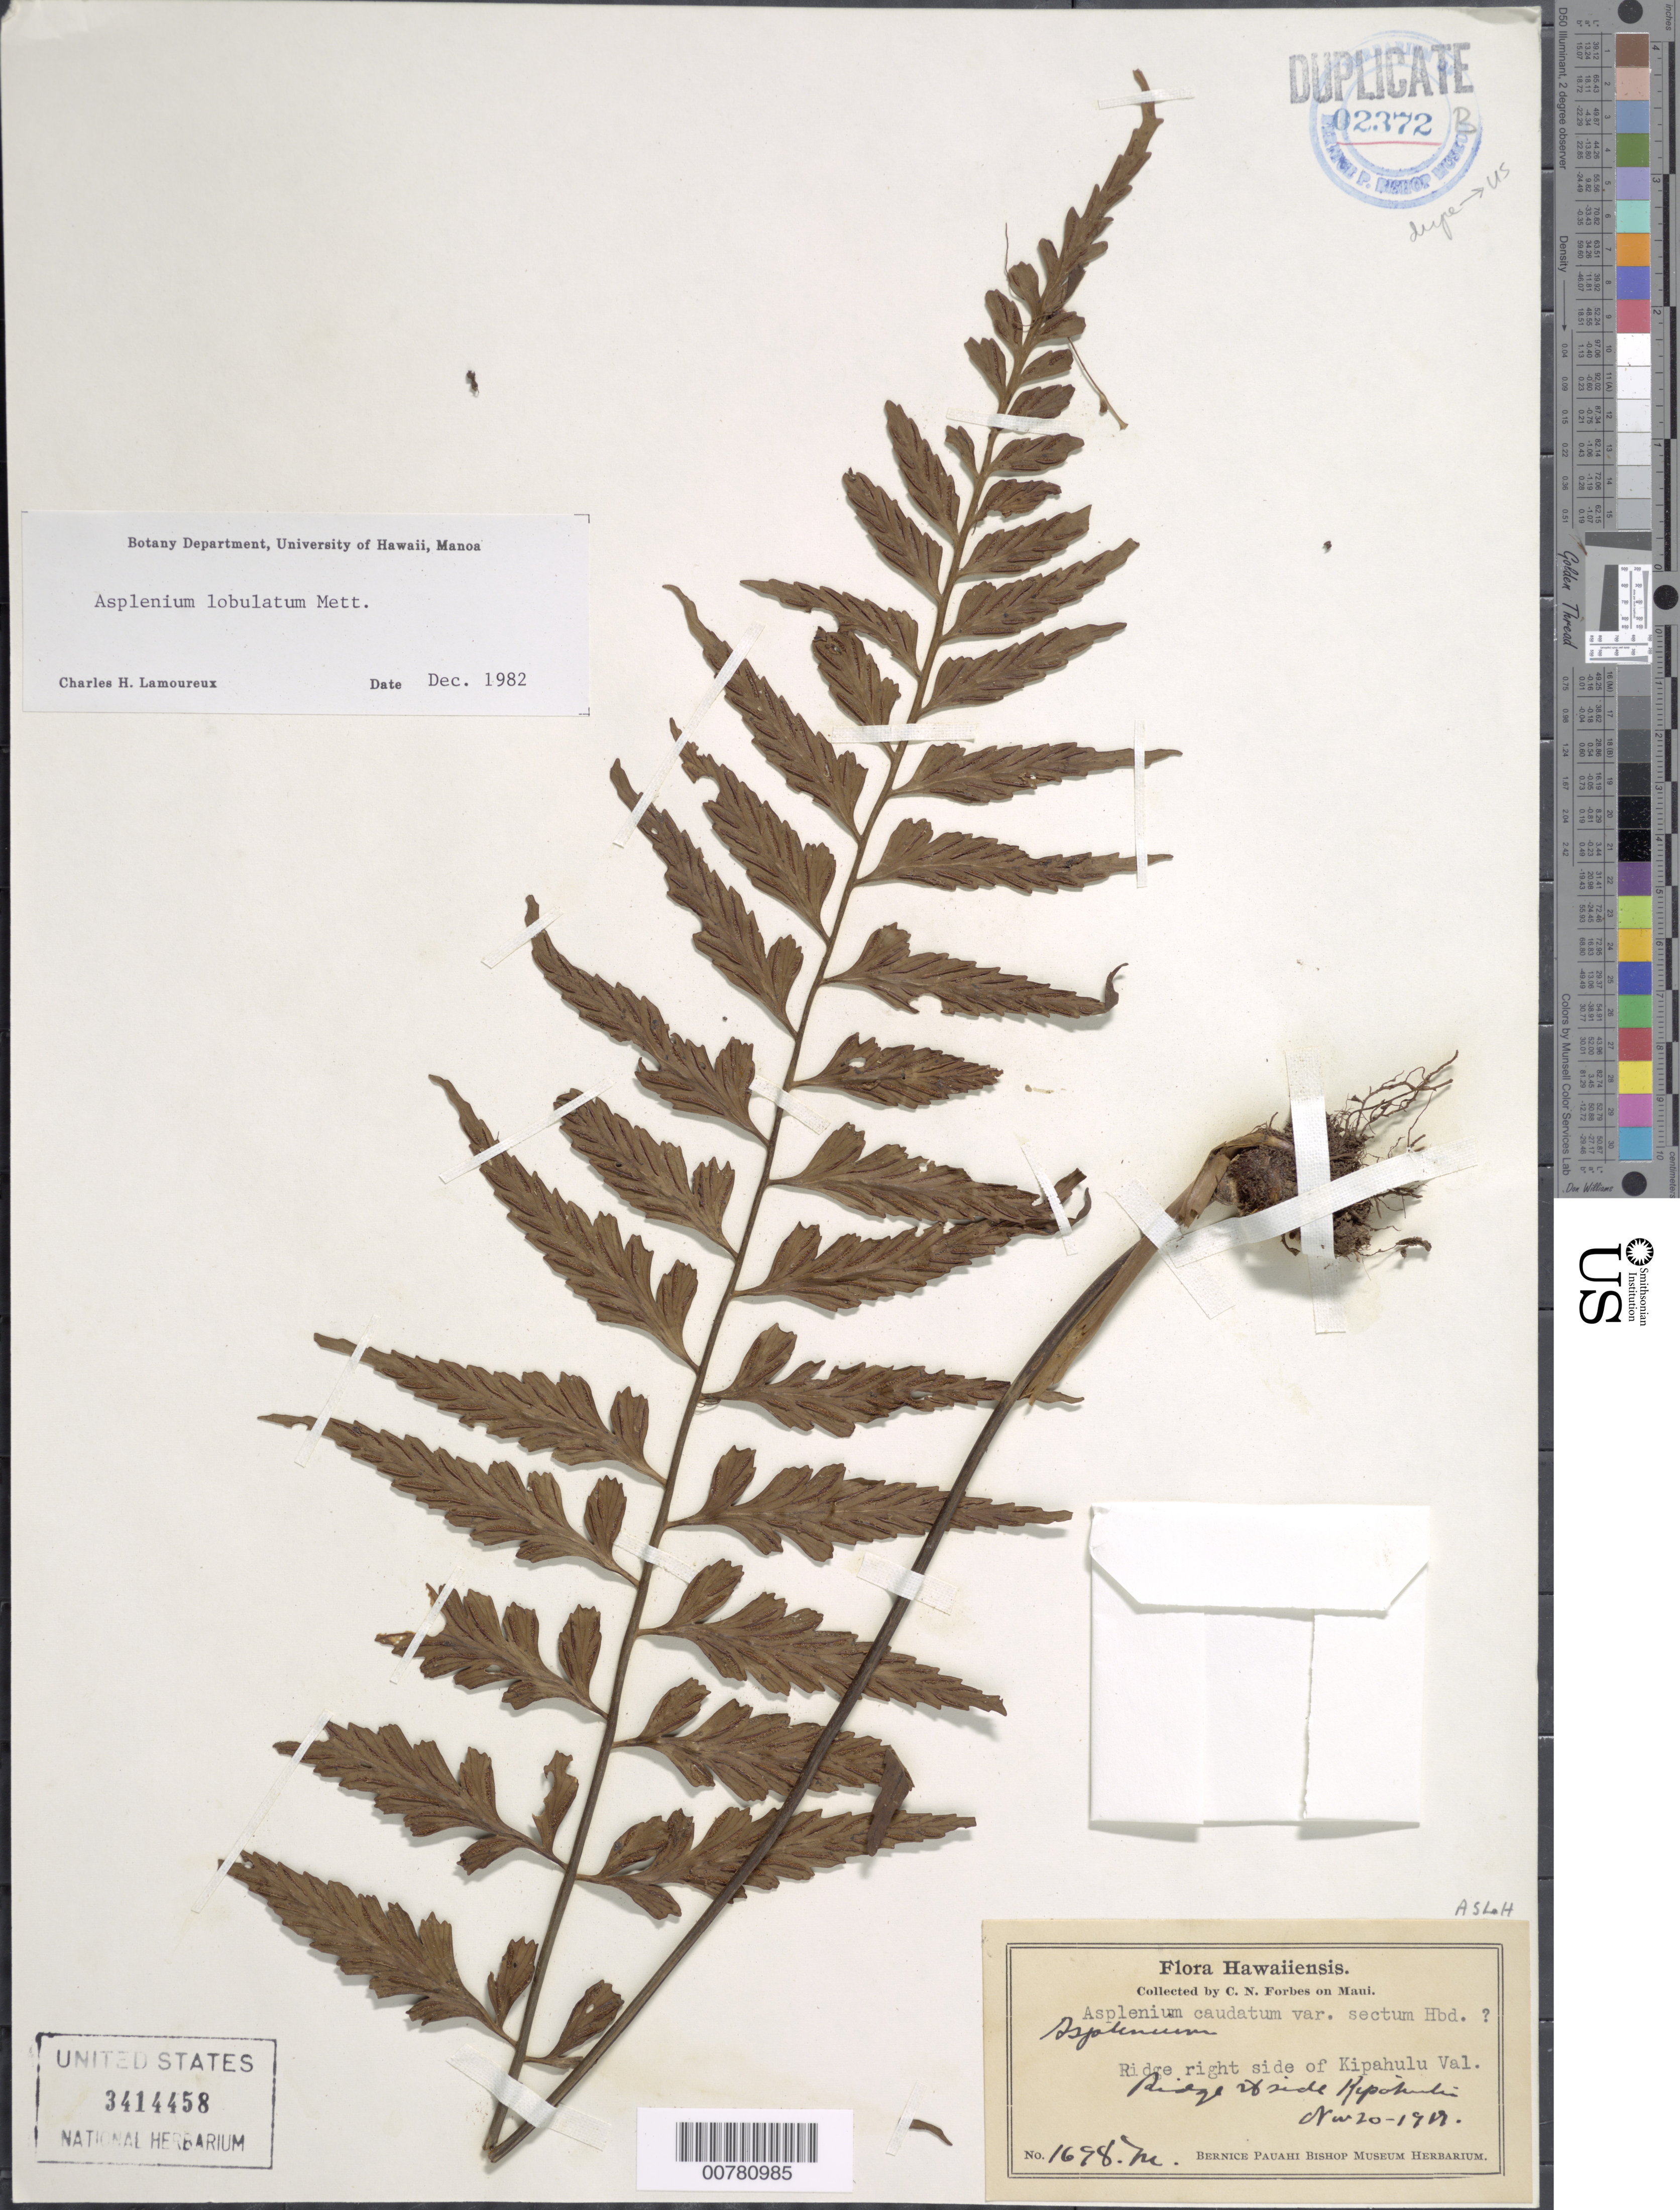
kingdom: Plantae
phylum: Tracheophyta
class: Polypodiopsida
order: Polypodiales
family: Aspleniaceae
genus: Asplenium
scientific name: Asplenium lobulatum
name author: Mett.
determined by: Lamoureux, C. H.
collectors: C. N. Forbes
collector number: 1698.M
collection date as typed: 20 Nov 1919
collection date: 1919-11-20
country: United States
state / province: Hawaii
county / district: Maui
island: Maui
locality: Ridge rt side Kipahulu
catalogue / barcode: US 3414458